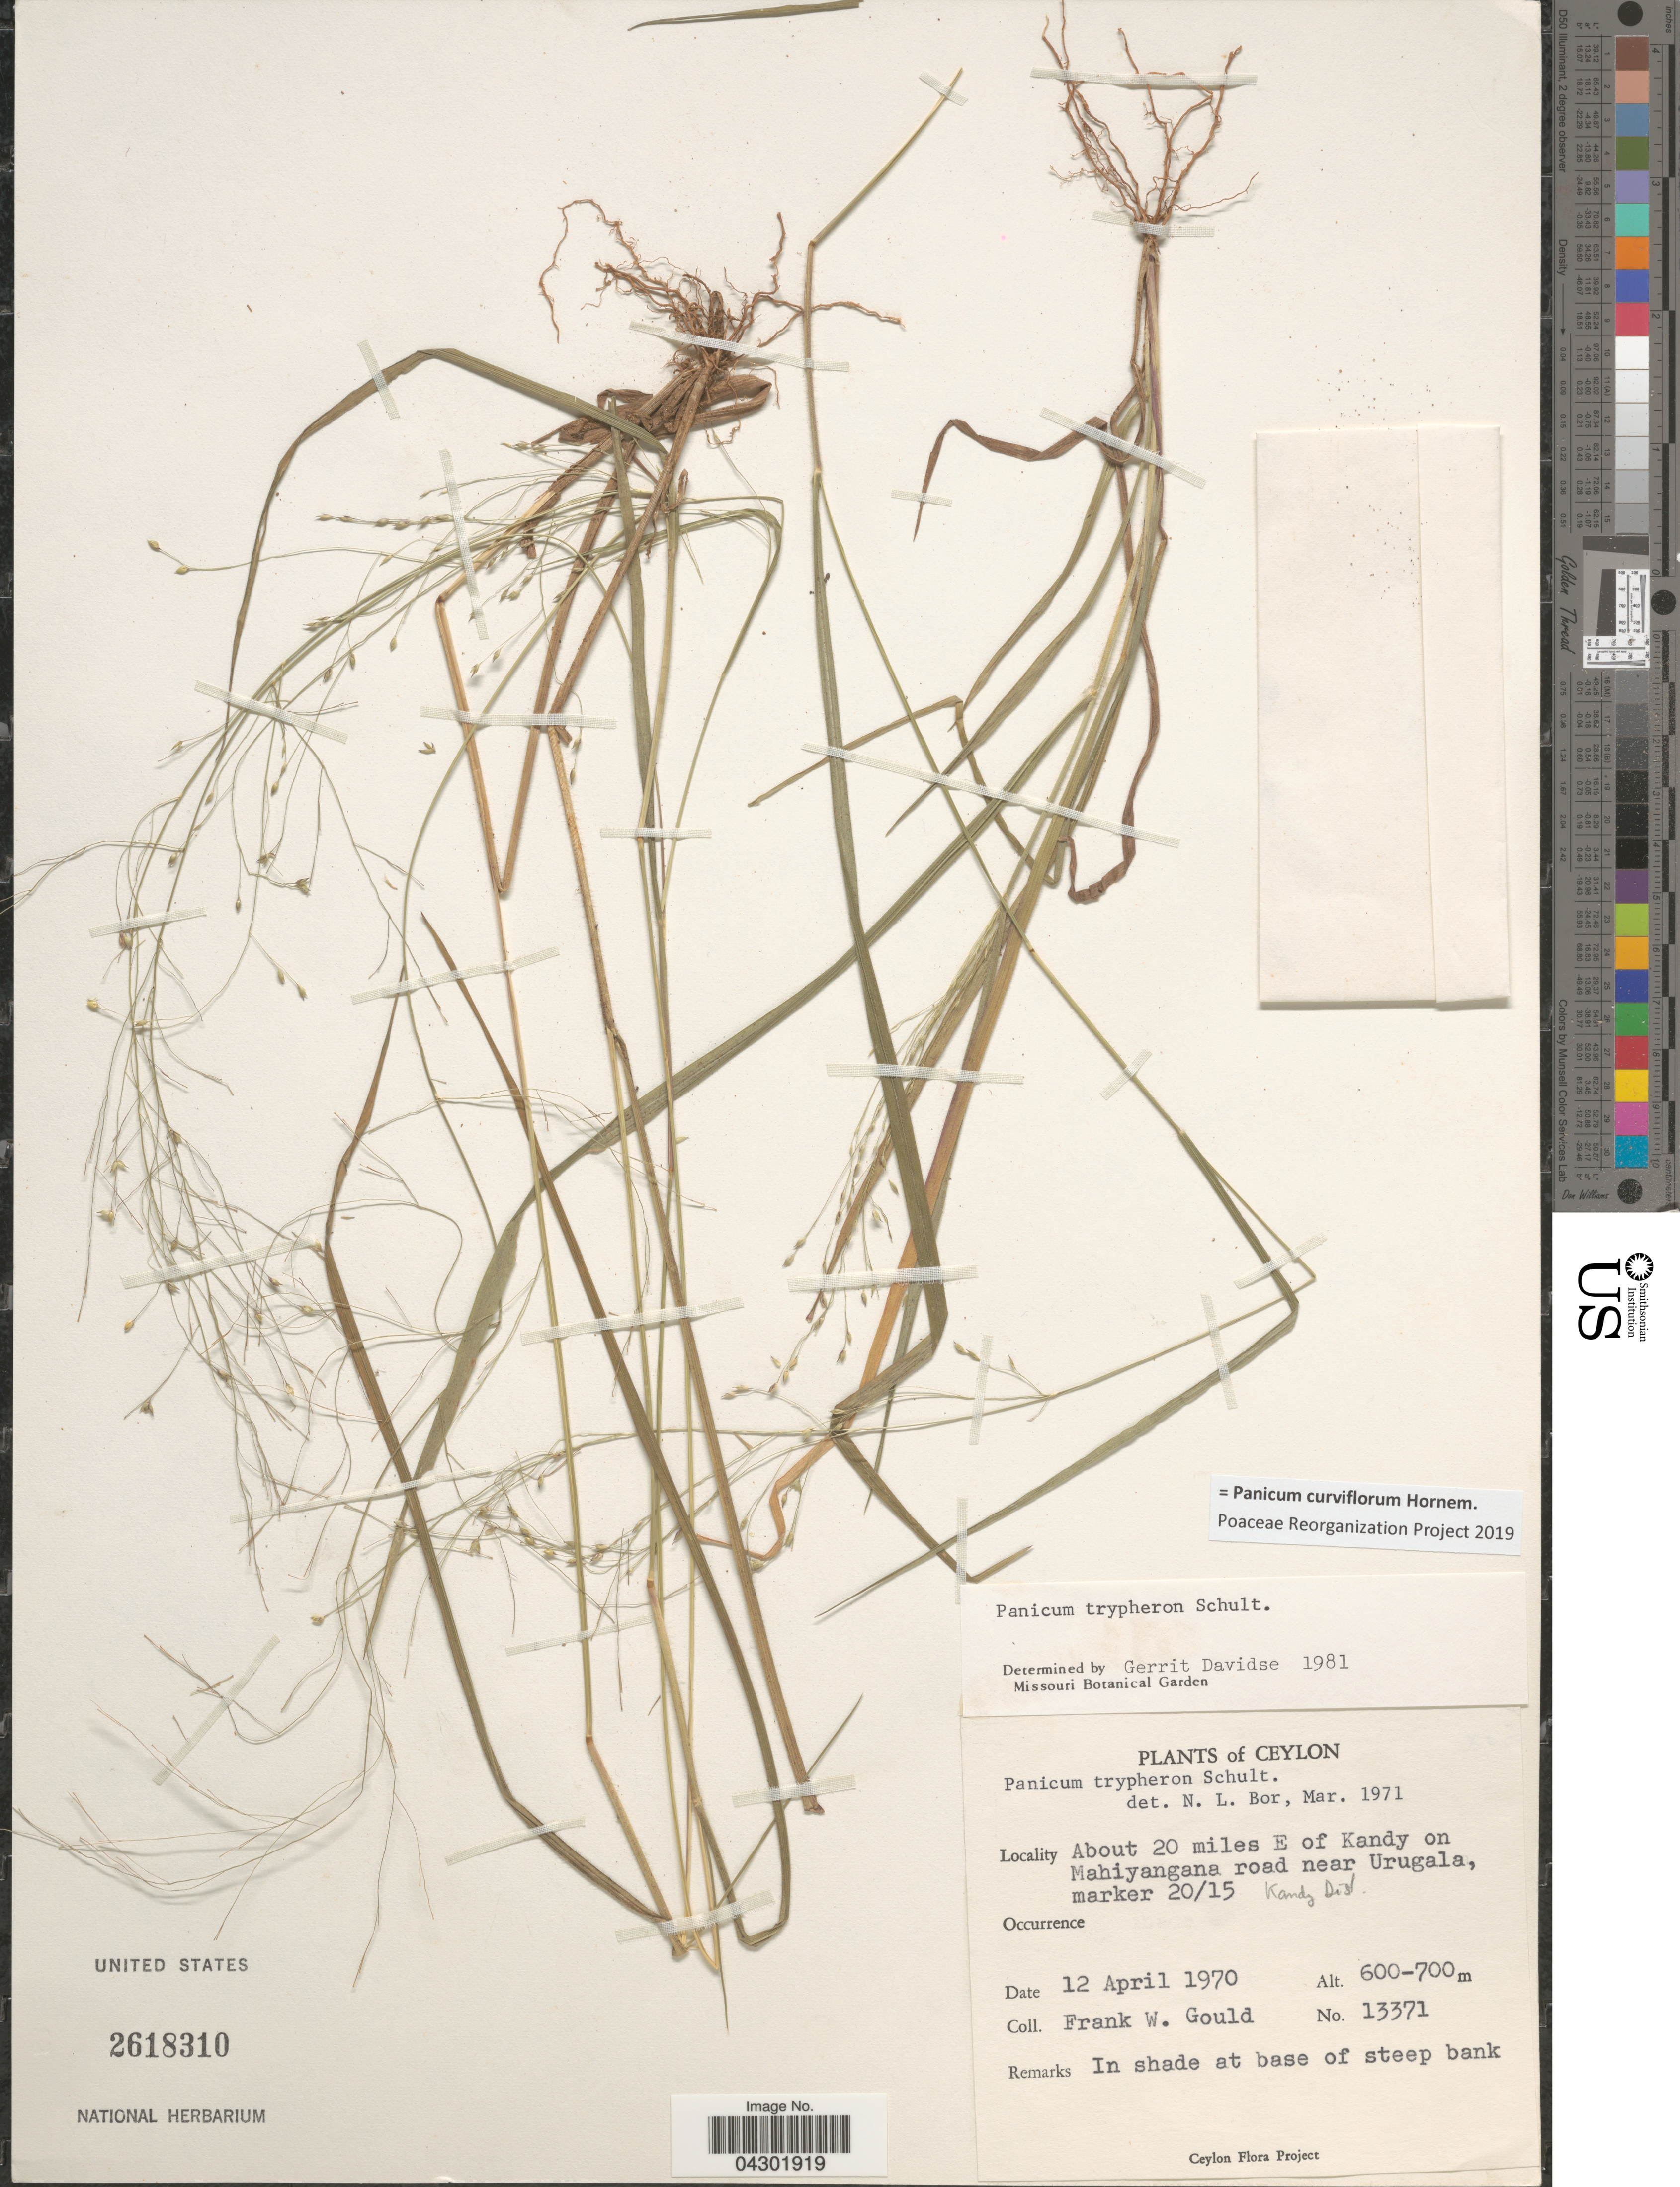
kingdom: Plantae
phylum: Tracheophyta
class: Liliopsida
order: Poales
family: Poaceae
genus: Panicum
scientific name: Panicum curviflorum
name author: Hornem.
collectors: F. W. Gould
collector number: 13371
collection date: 1970-04-12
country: Sri Lanka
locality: Ceylon. About 20 miles E of Kandy on Mahiyangana road near Urugala, marker 20/15. Kandy Dist. In shade at base of steep bank.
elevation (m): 600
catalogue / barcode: US 2618310